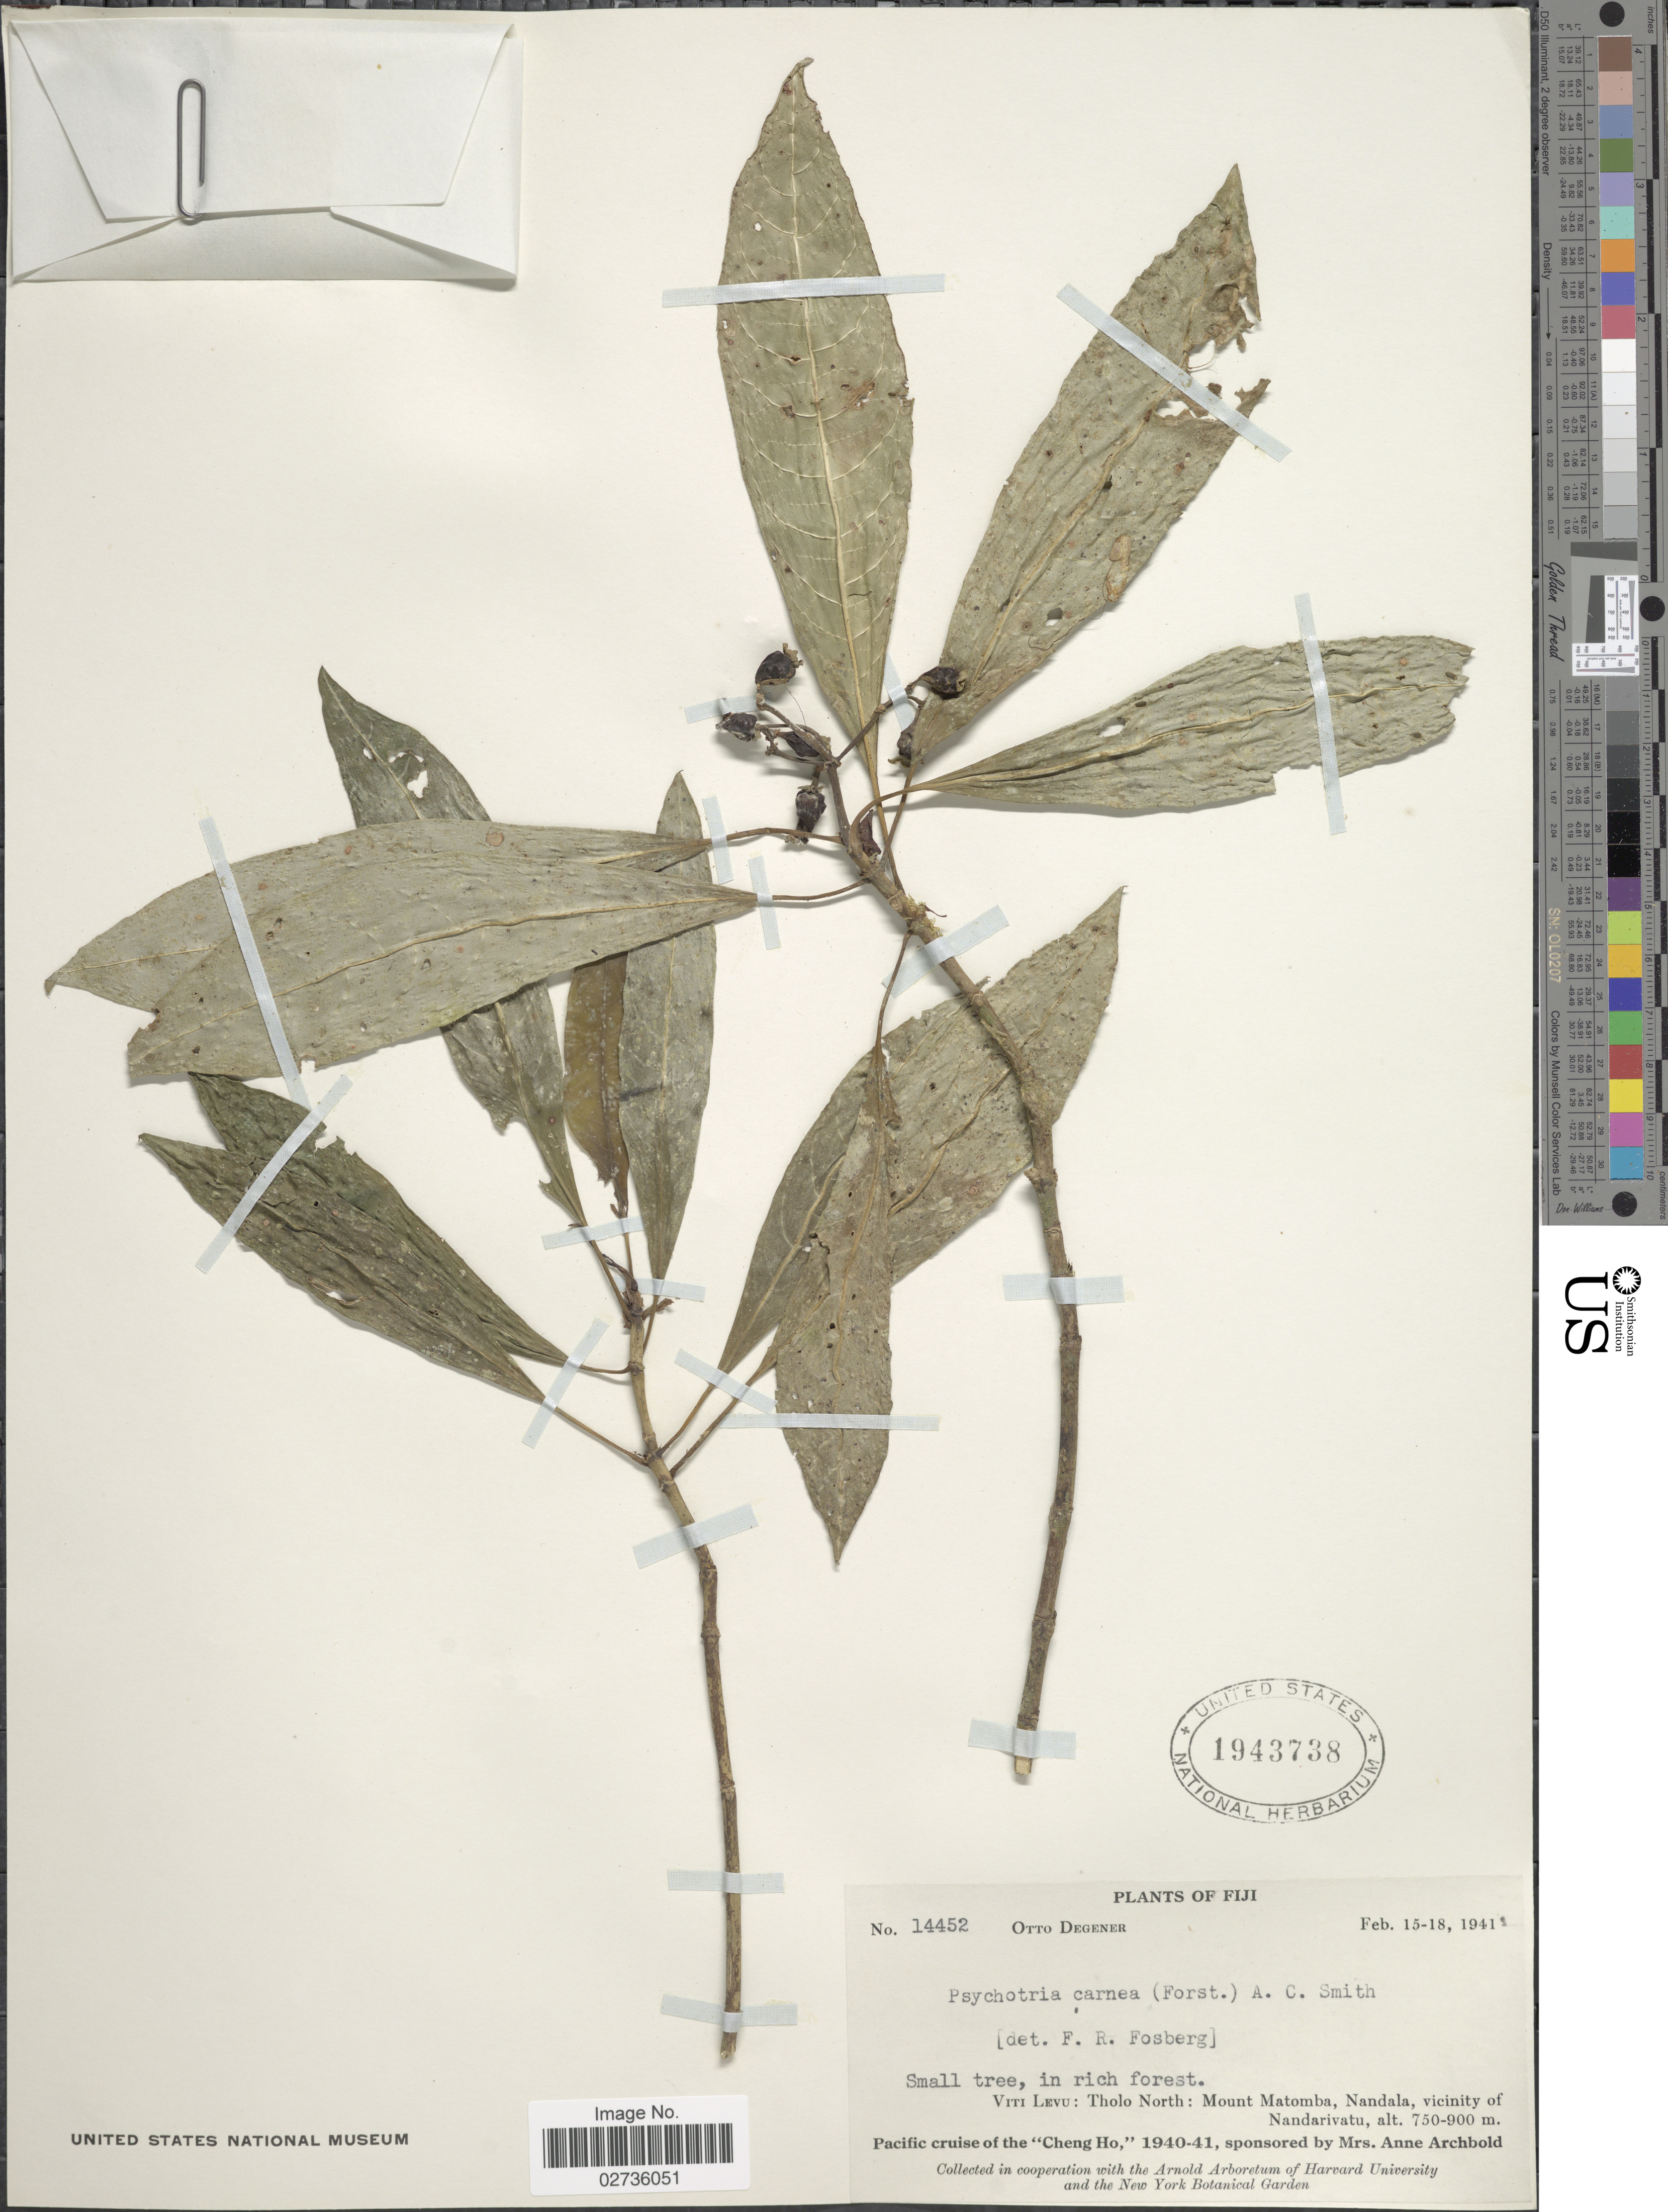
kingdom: Plantae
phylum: Tracheophyta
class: Magnoliopsida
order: Gentianales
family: Rubiaceae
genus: Psychotria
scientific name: Psychotria carnea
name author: (G. Forst.) A.C. Sm.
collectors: O. Degener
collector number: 14452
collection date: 1941-02-15/1941-02-18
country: Fiji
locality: Viti Levu: Tholo North: Mount Matomba, Nandala, vicinity of Nandarivatu.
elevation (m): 750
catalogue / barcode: US 1943738